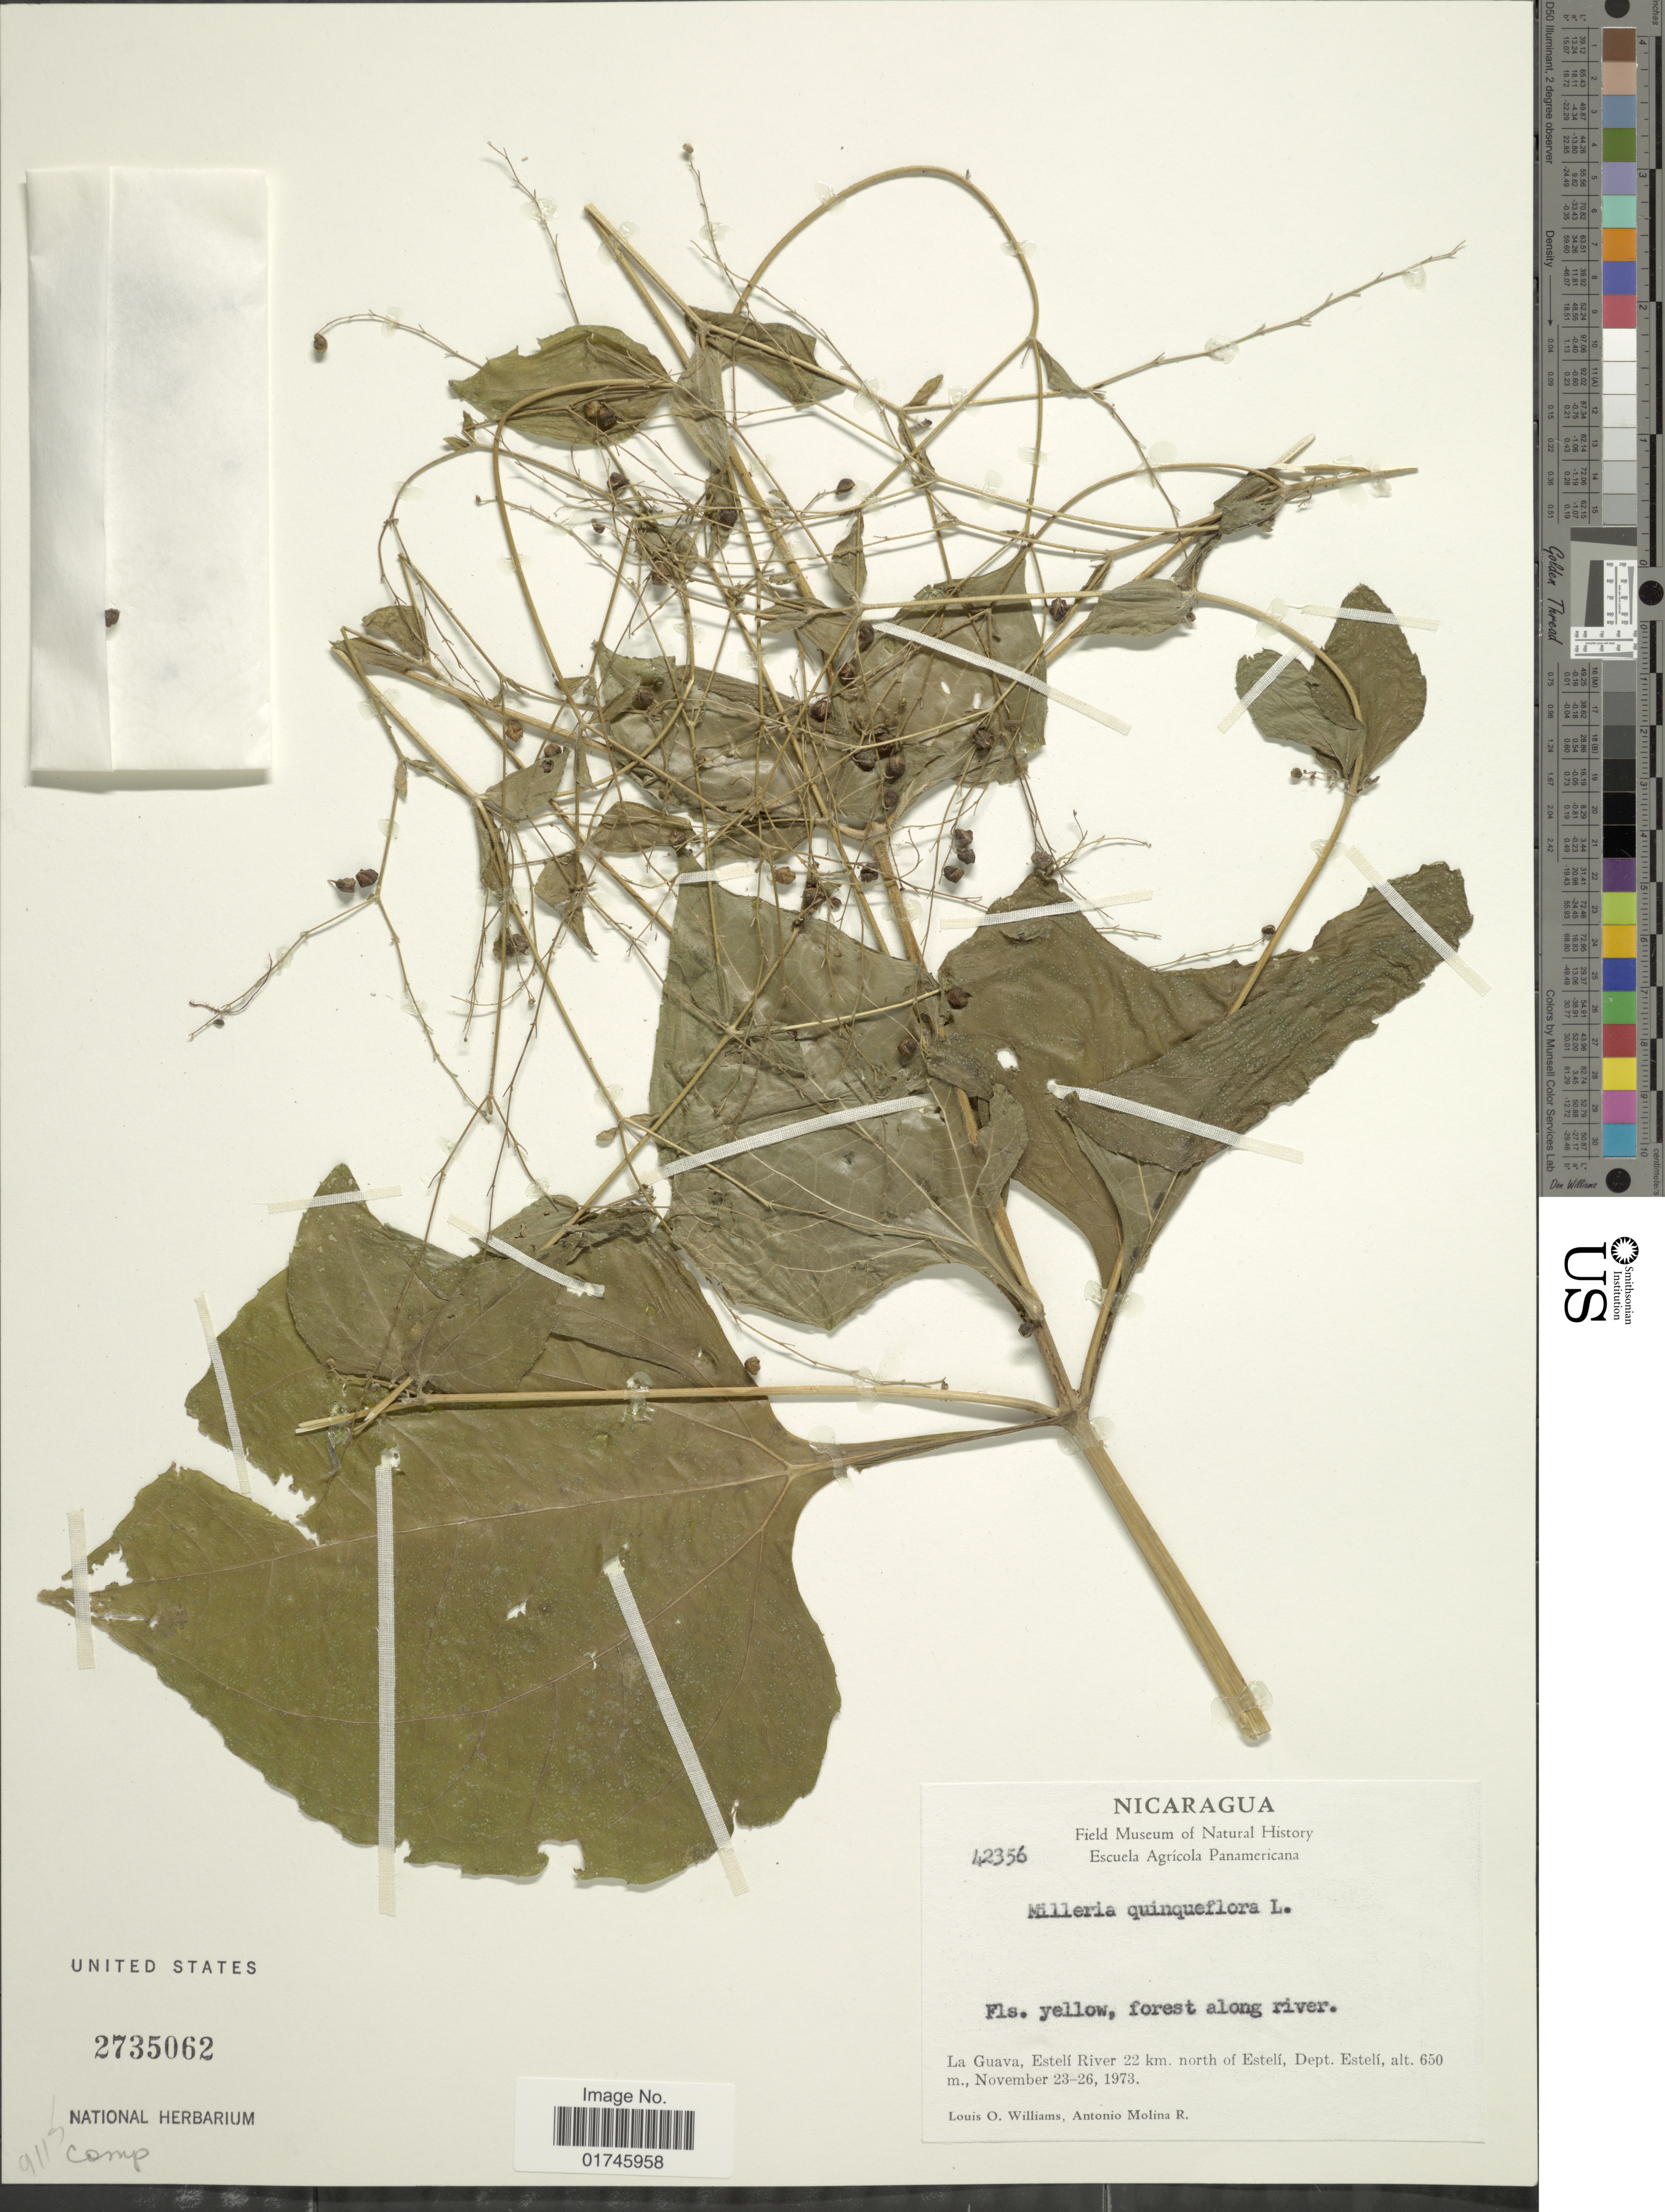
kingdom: Plantae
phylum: Tracheophyta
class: Magnoliopsida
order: Asterales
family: Asteraceae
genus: Milleria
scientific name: Milleria quinqueflora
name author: L.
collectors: L. O. Williams & A. Molina R.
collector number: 42356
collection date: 1973-11-23/1973-11-26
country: Nicaragua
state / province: Esteli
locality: La Guev, Esteli River 22 km north of Esteli. Dept. Esteli.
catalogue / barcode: US 2735062